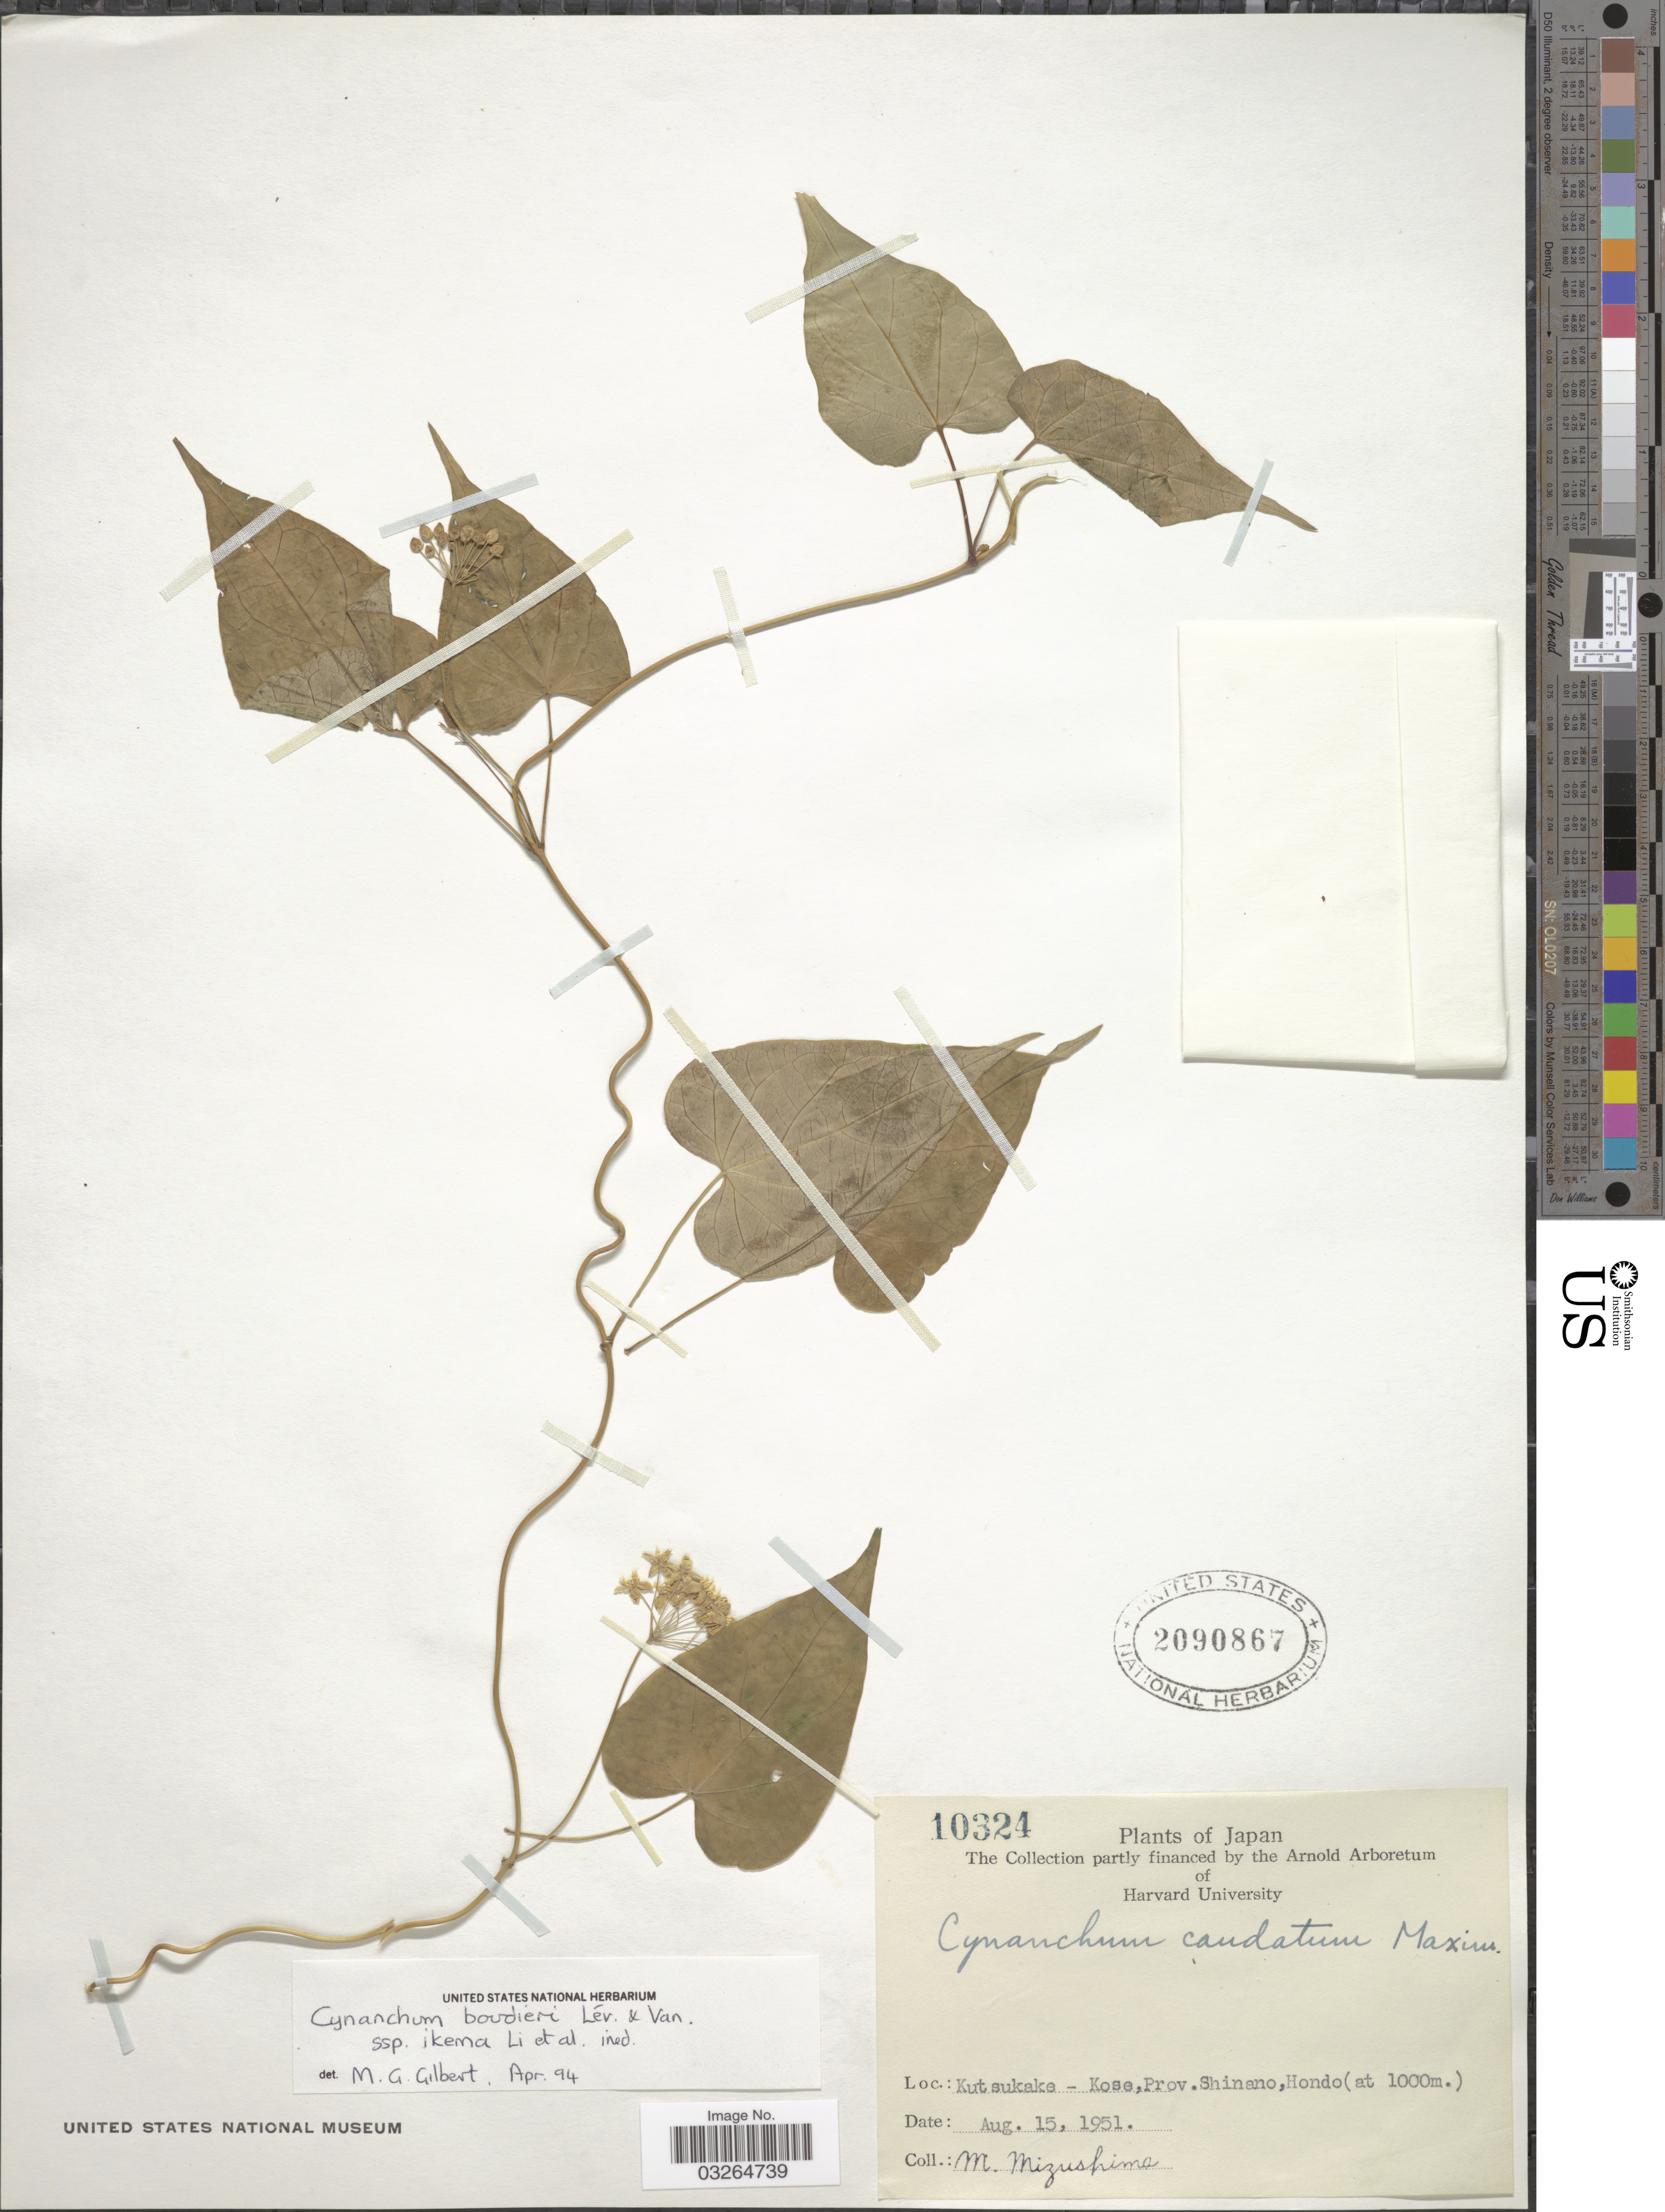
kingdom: Plantae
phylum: Tracheophyta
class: Magnoliopsida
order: Gentianales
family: Apocynaceae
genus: Cynanchum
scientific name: Cynanchum boudieri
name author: H. Lév. & Vaniot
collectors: M. Mizushima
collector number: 10324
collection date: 1951-08-15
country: Japan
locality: Kutsukake - Kose, Prov. Shinano, Hondo.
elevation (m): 1000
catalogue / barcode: US 2090867